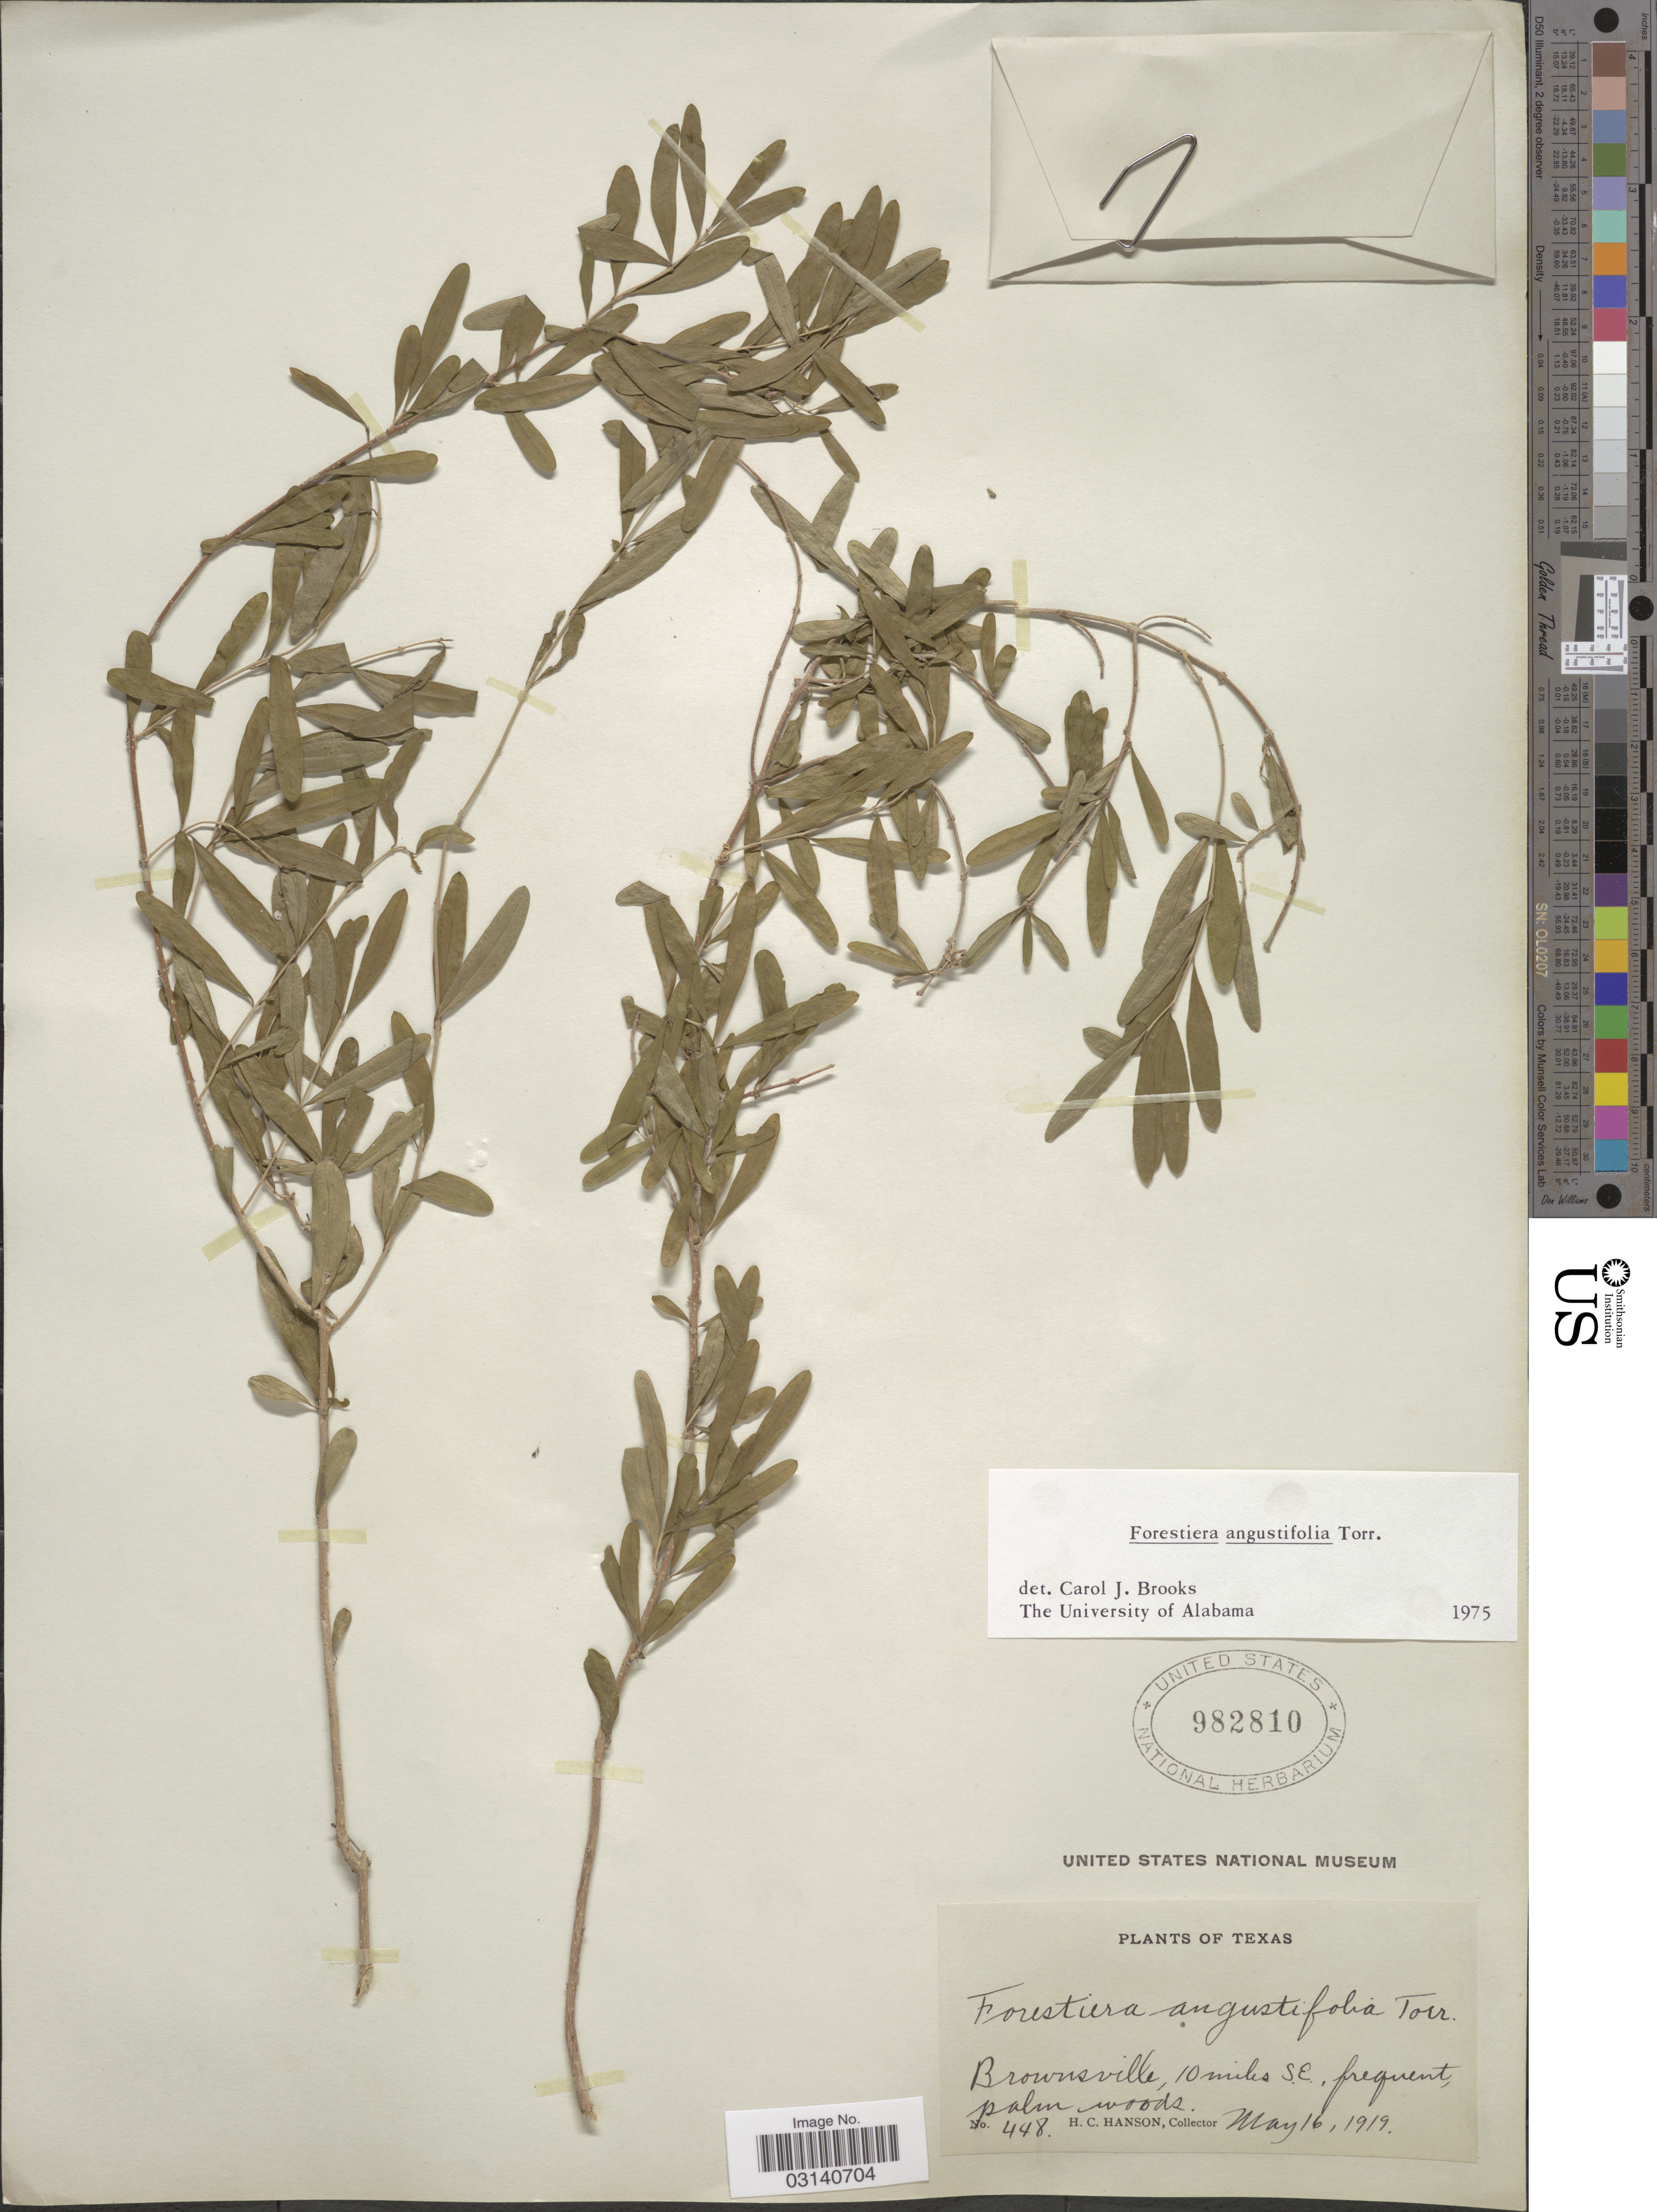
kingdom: Plantae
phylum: Tracheophyta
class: Magnoliopsida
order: Lamiales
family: Oleaceae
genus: Forestiera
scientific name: Forestiera angustifolia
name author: Torr.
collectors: H. Hanson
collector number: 448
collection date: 1919-05-16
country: United States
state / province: Texas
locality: Brownsville, 10 miles S.E., frequent, palm woods.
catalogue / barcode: US 982810